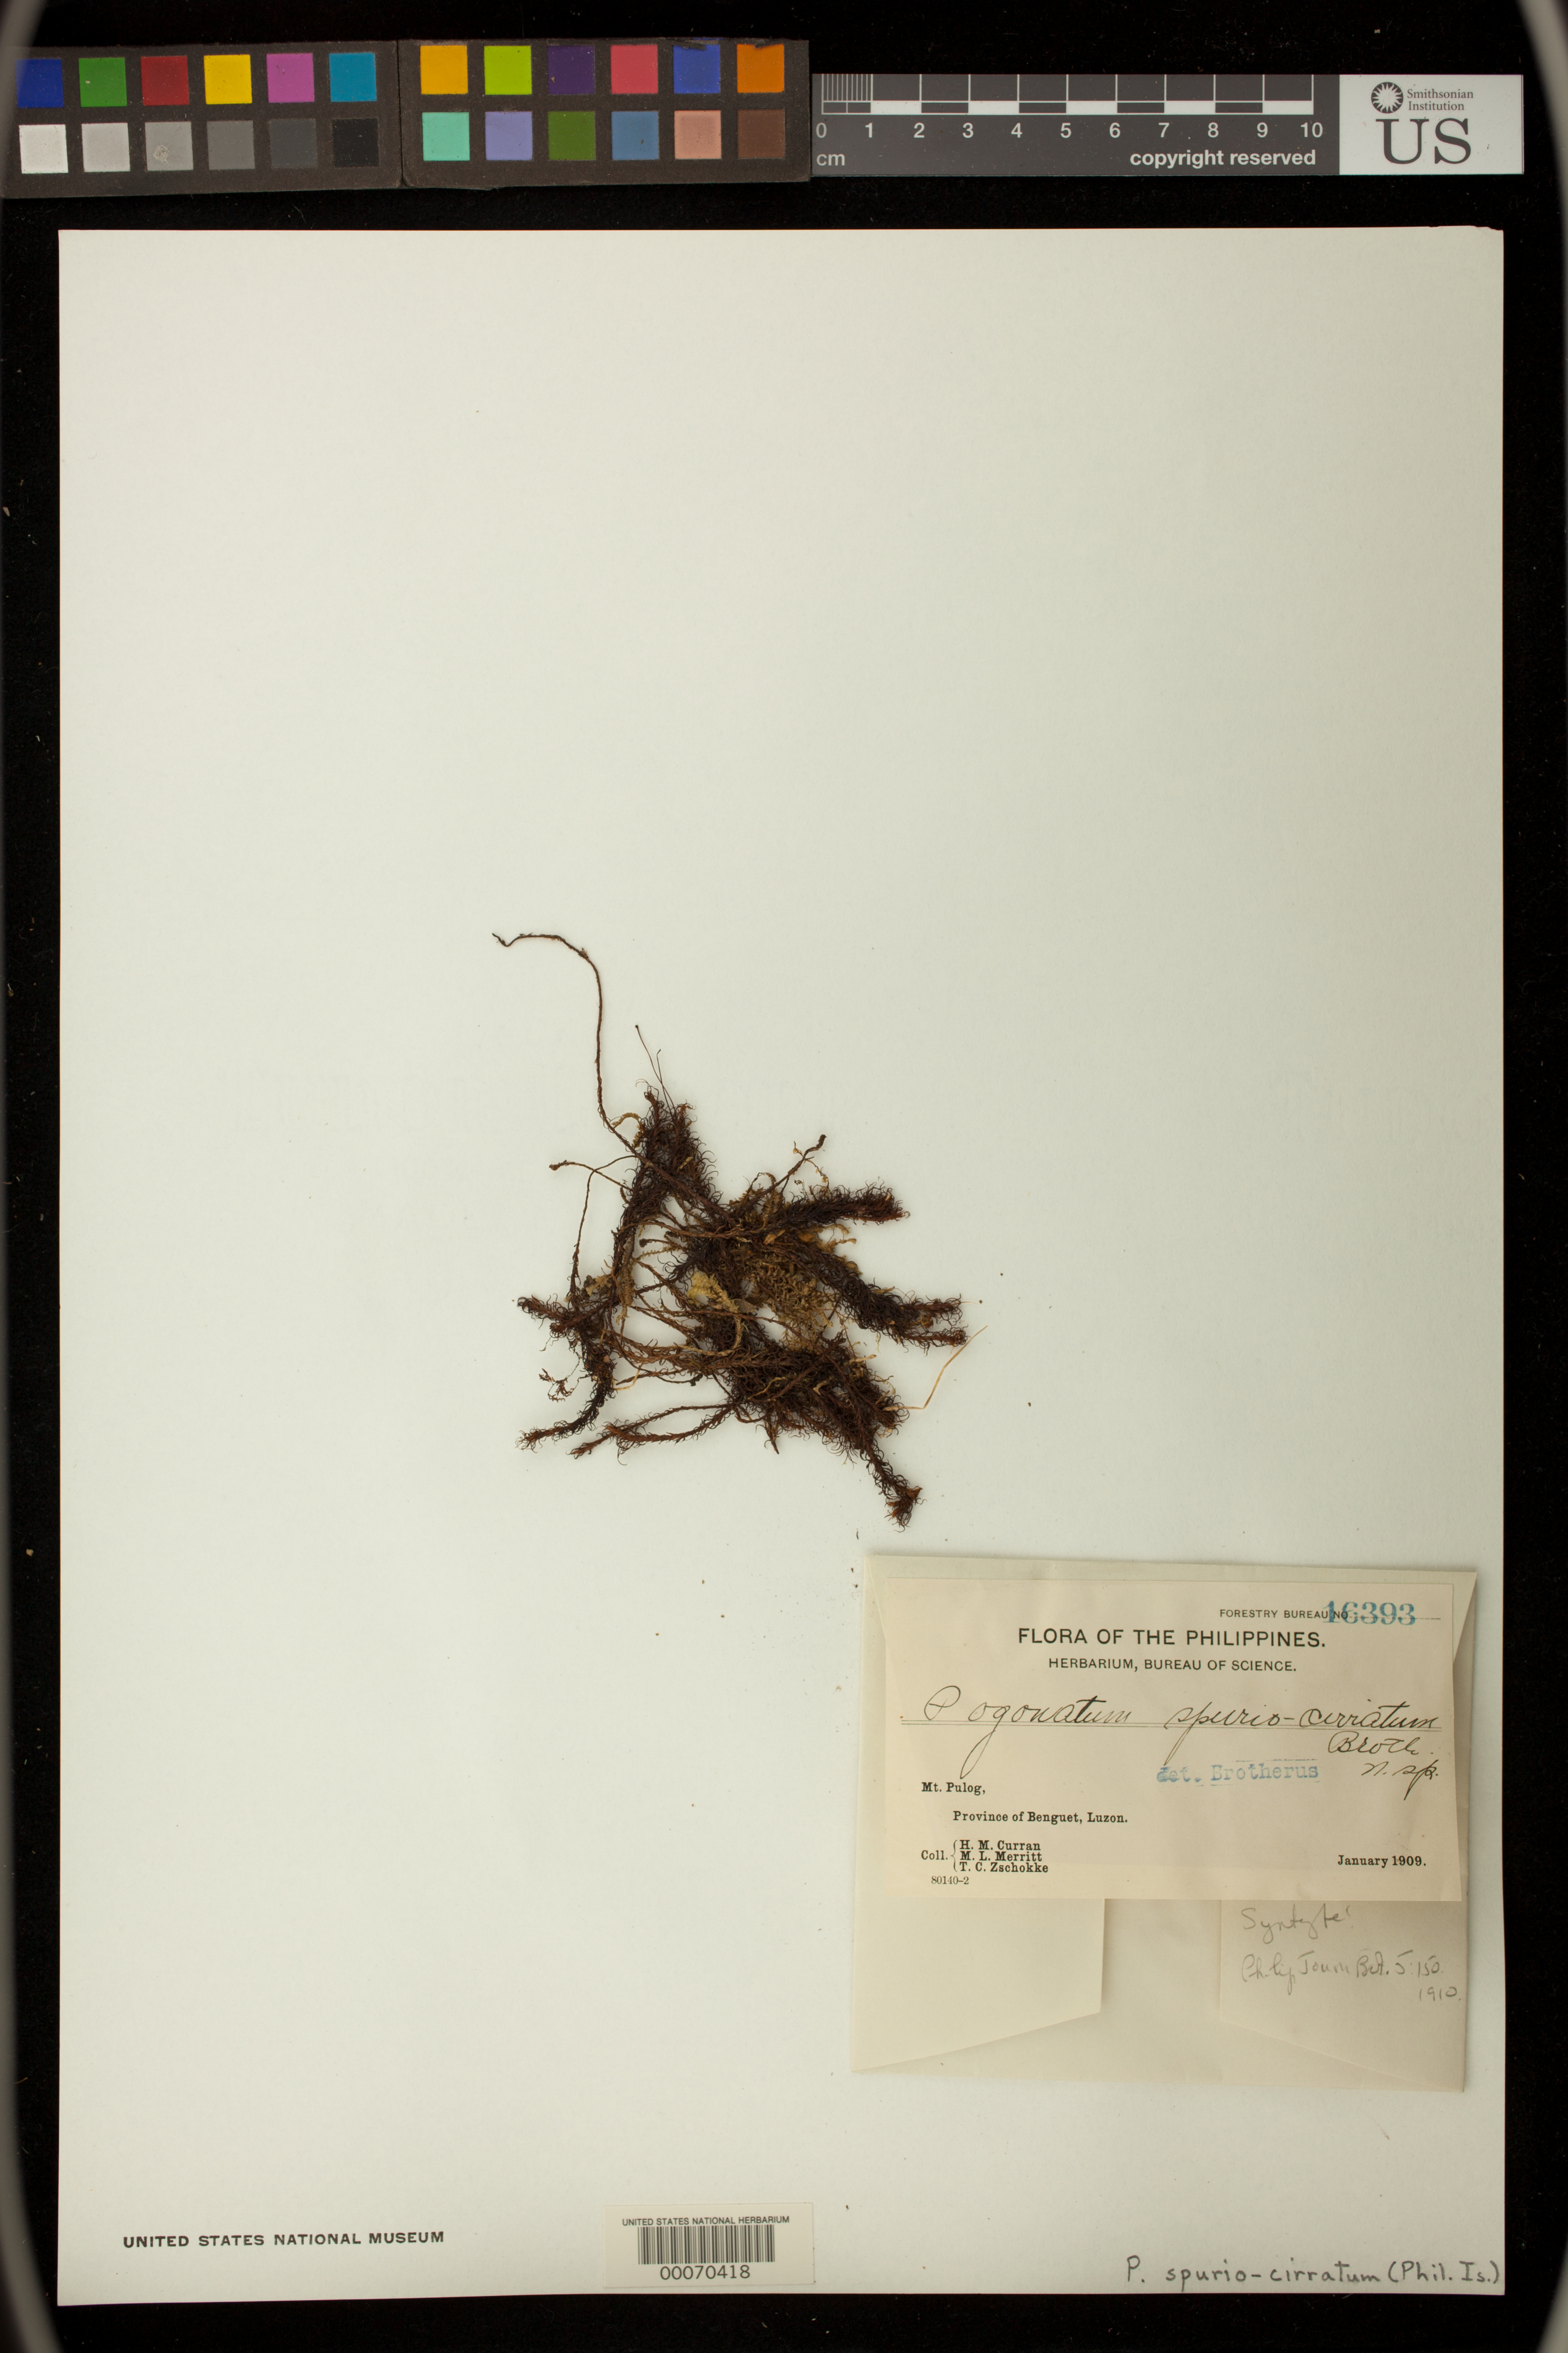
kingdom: Plantae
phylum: Bryophyta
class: Polytrichopsida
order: Polytrichales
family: Polytrichaceae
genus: Pogonatum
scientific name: Pogonatum spurio-cirratum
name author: Broth.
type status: Syntype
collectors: H. M. Curran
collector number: For. Bur. 16393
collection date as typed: Jan 1909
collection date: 1909-01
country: Philippines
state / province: Cordillera (Administrative Region)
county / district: Benguet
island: Luzon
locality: Mt. Pulog.